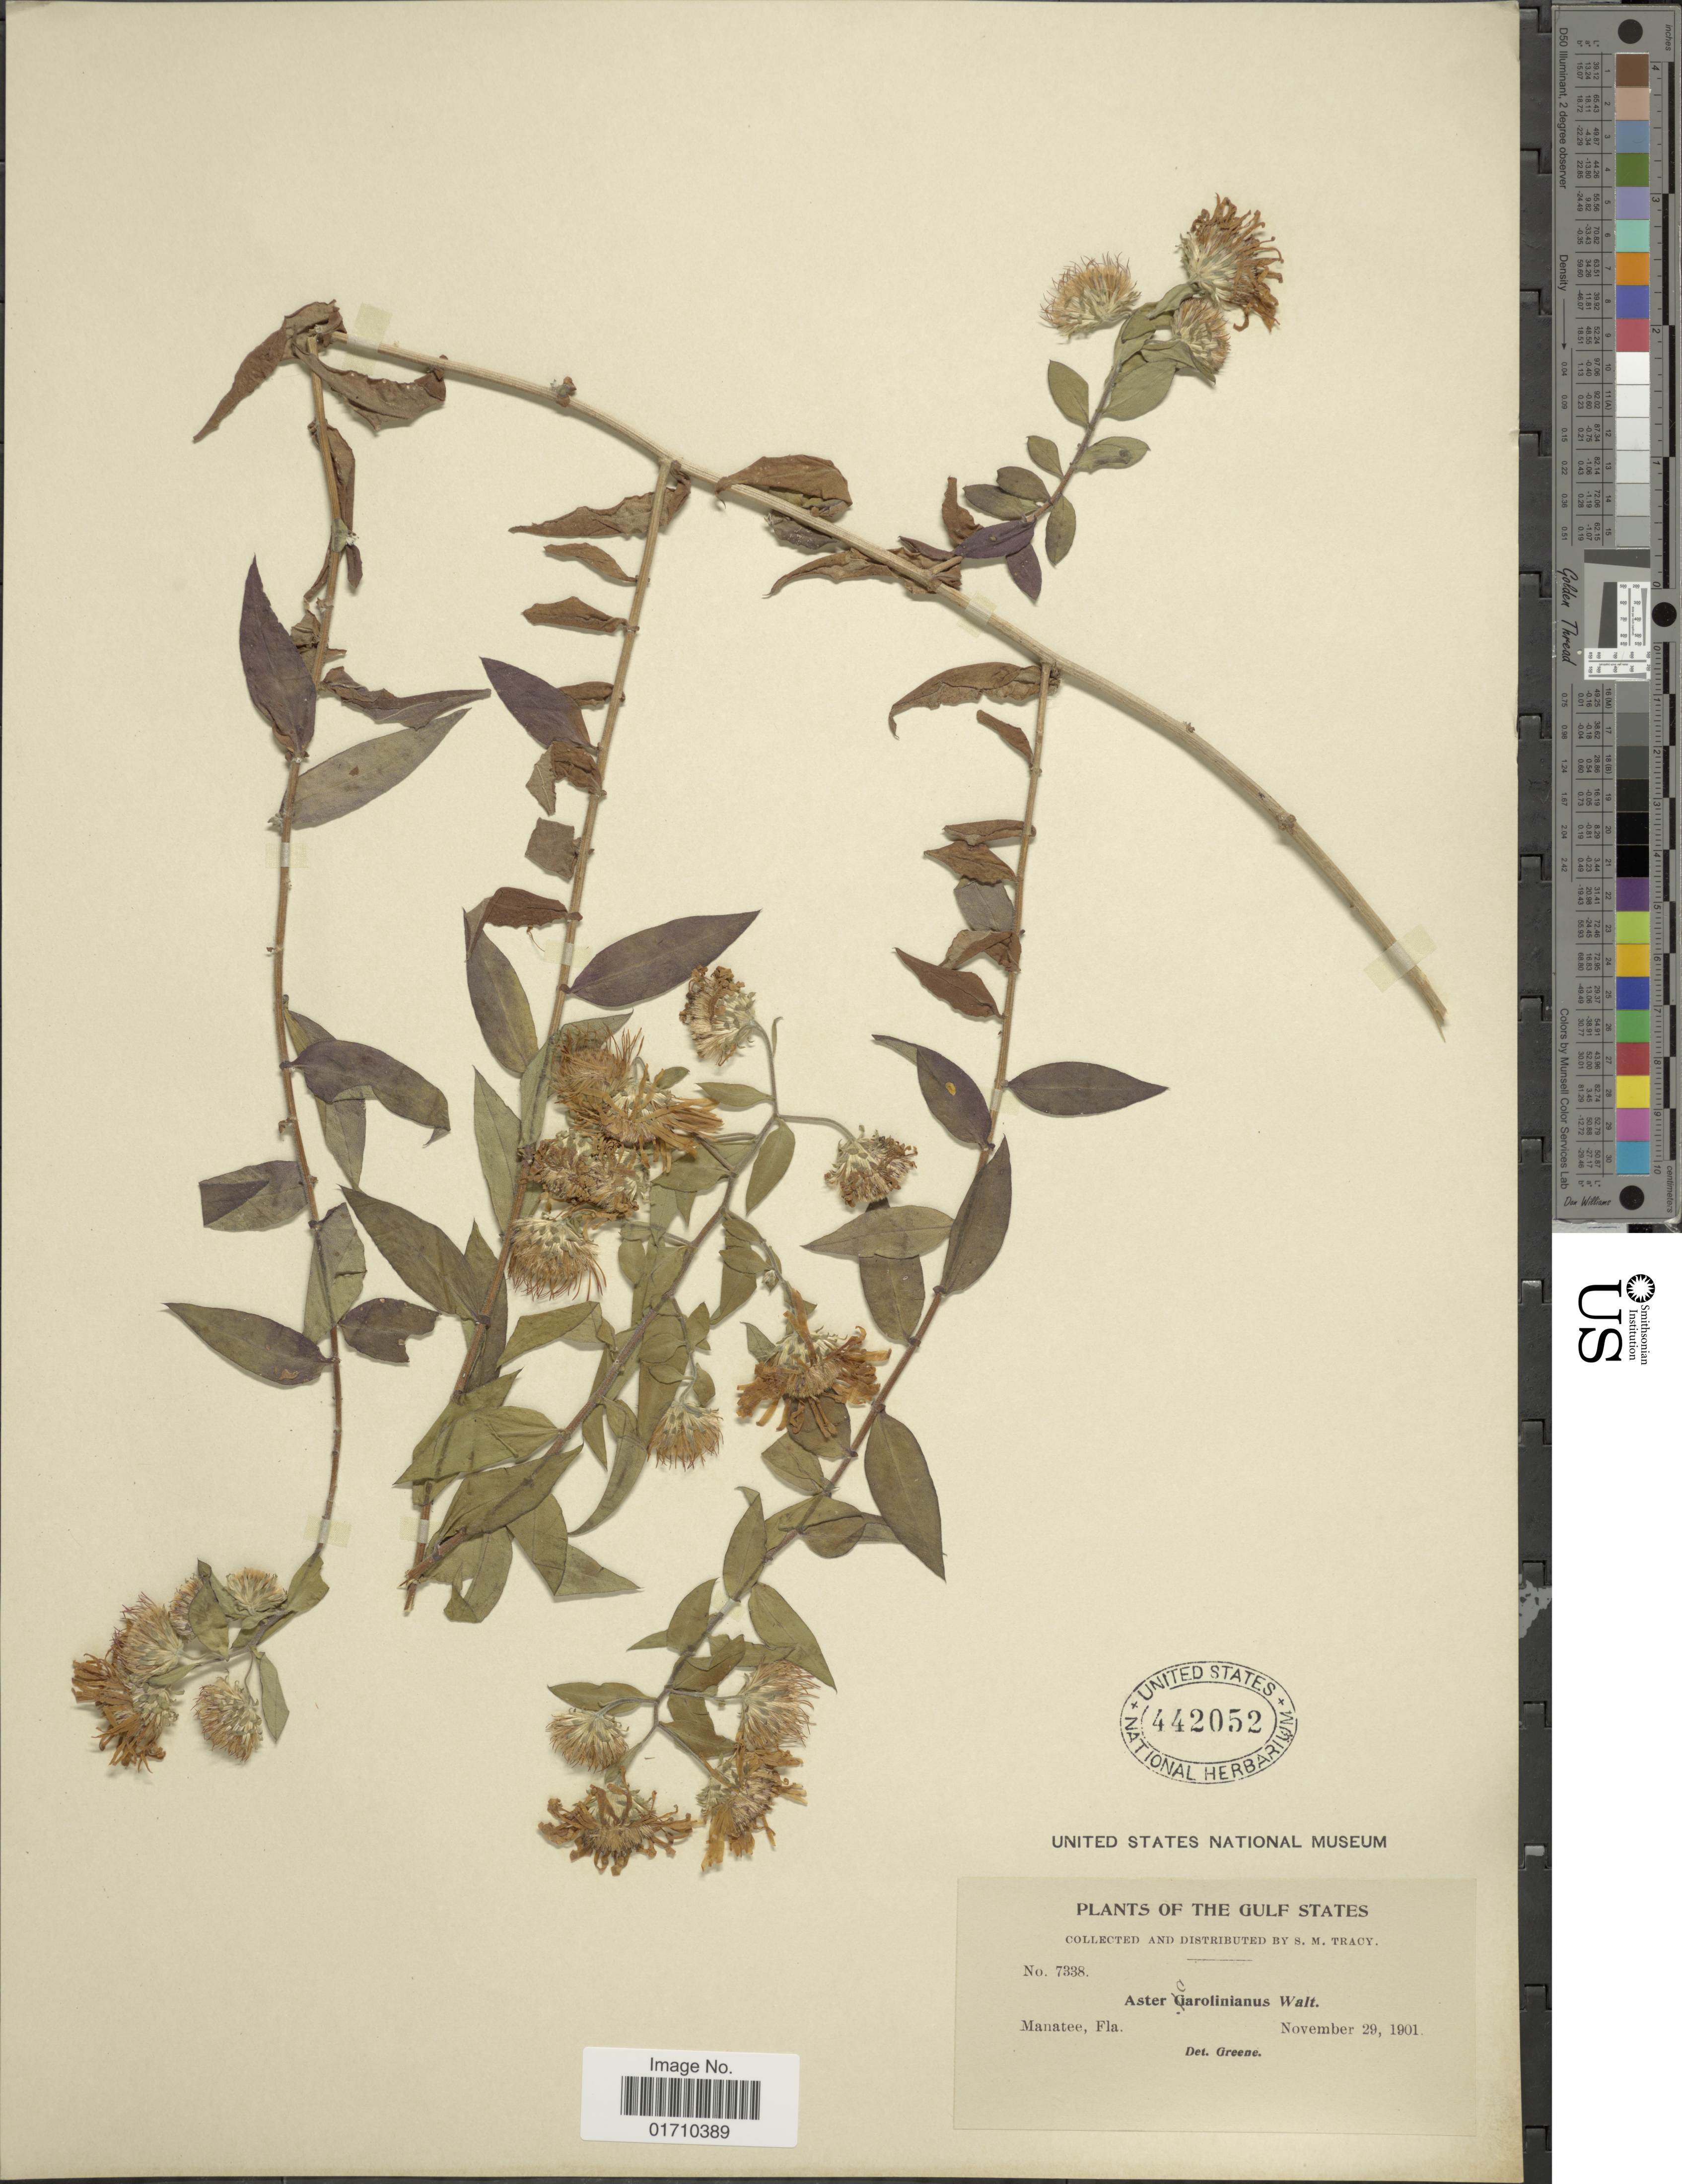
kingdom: Plantae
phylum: Tracheophyta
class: Magnoliopsida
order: Asterales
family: Asteraceae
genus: Ampelaster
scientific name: Ampelaster carolinianus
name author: (Walter) G.L. Nesom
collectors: S. M. Tracy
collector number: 7338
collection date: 1901-11-29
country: United States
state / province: Florida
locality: The Gulf States, Manatee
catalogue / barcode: US 442052